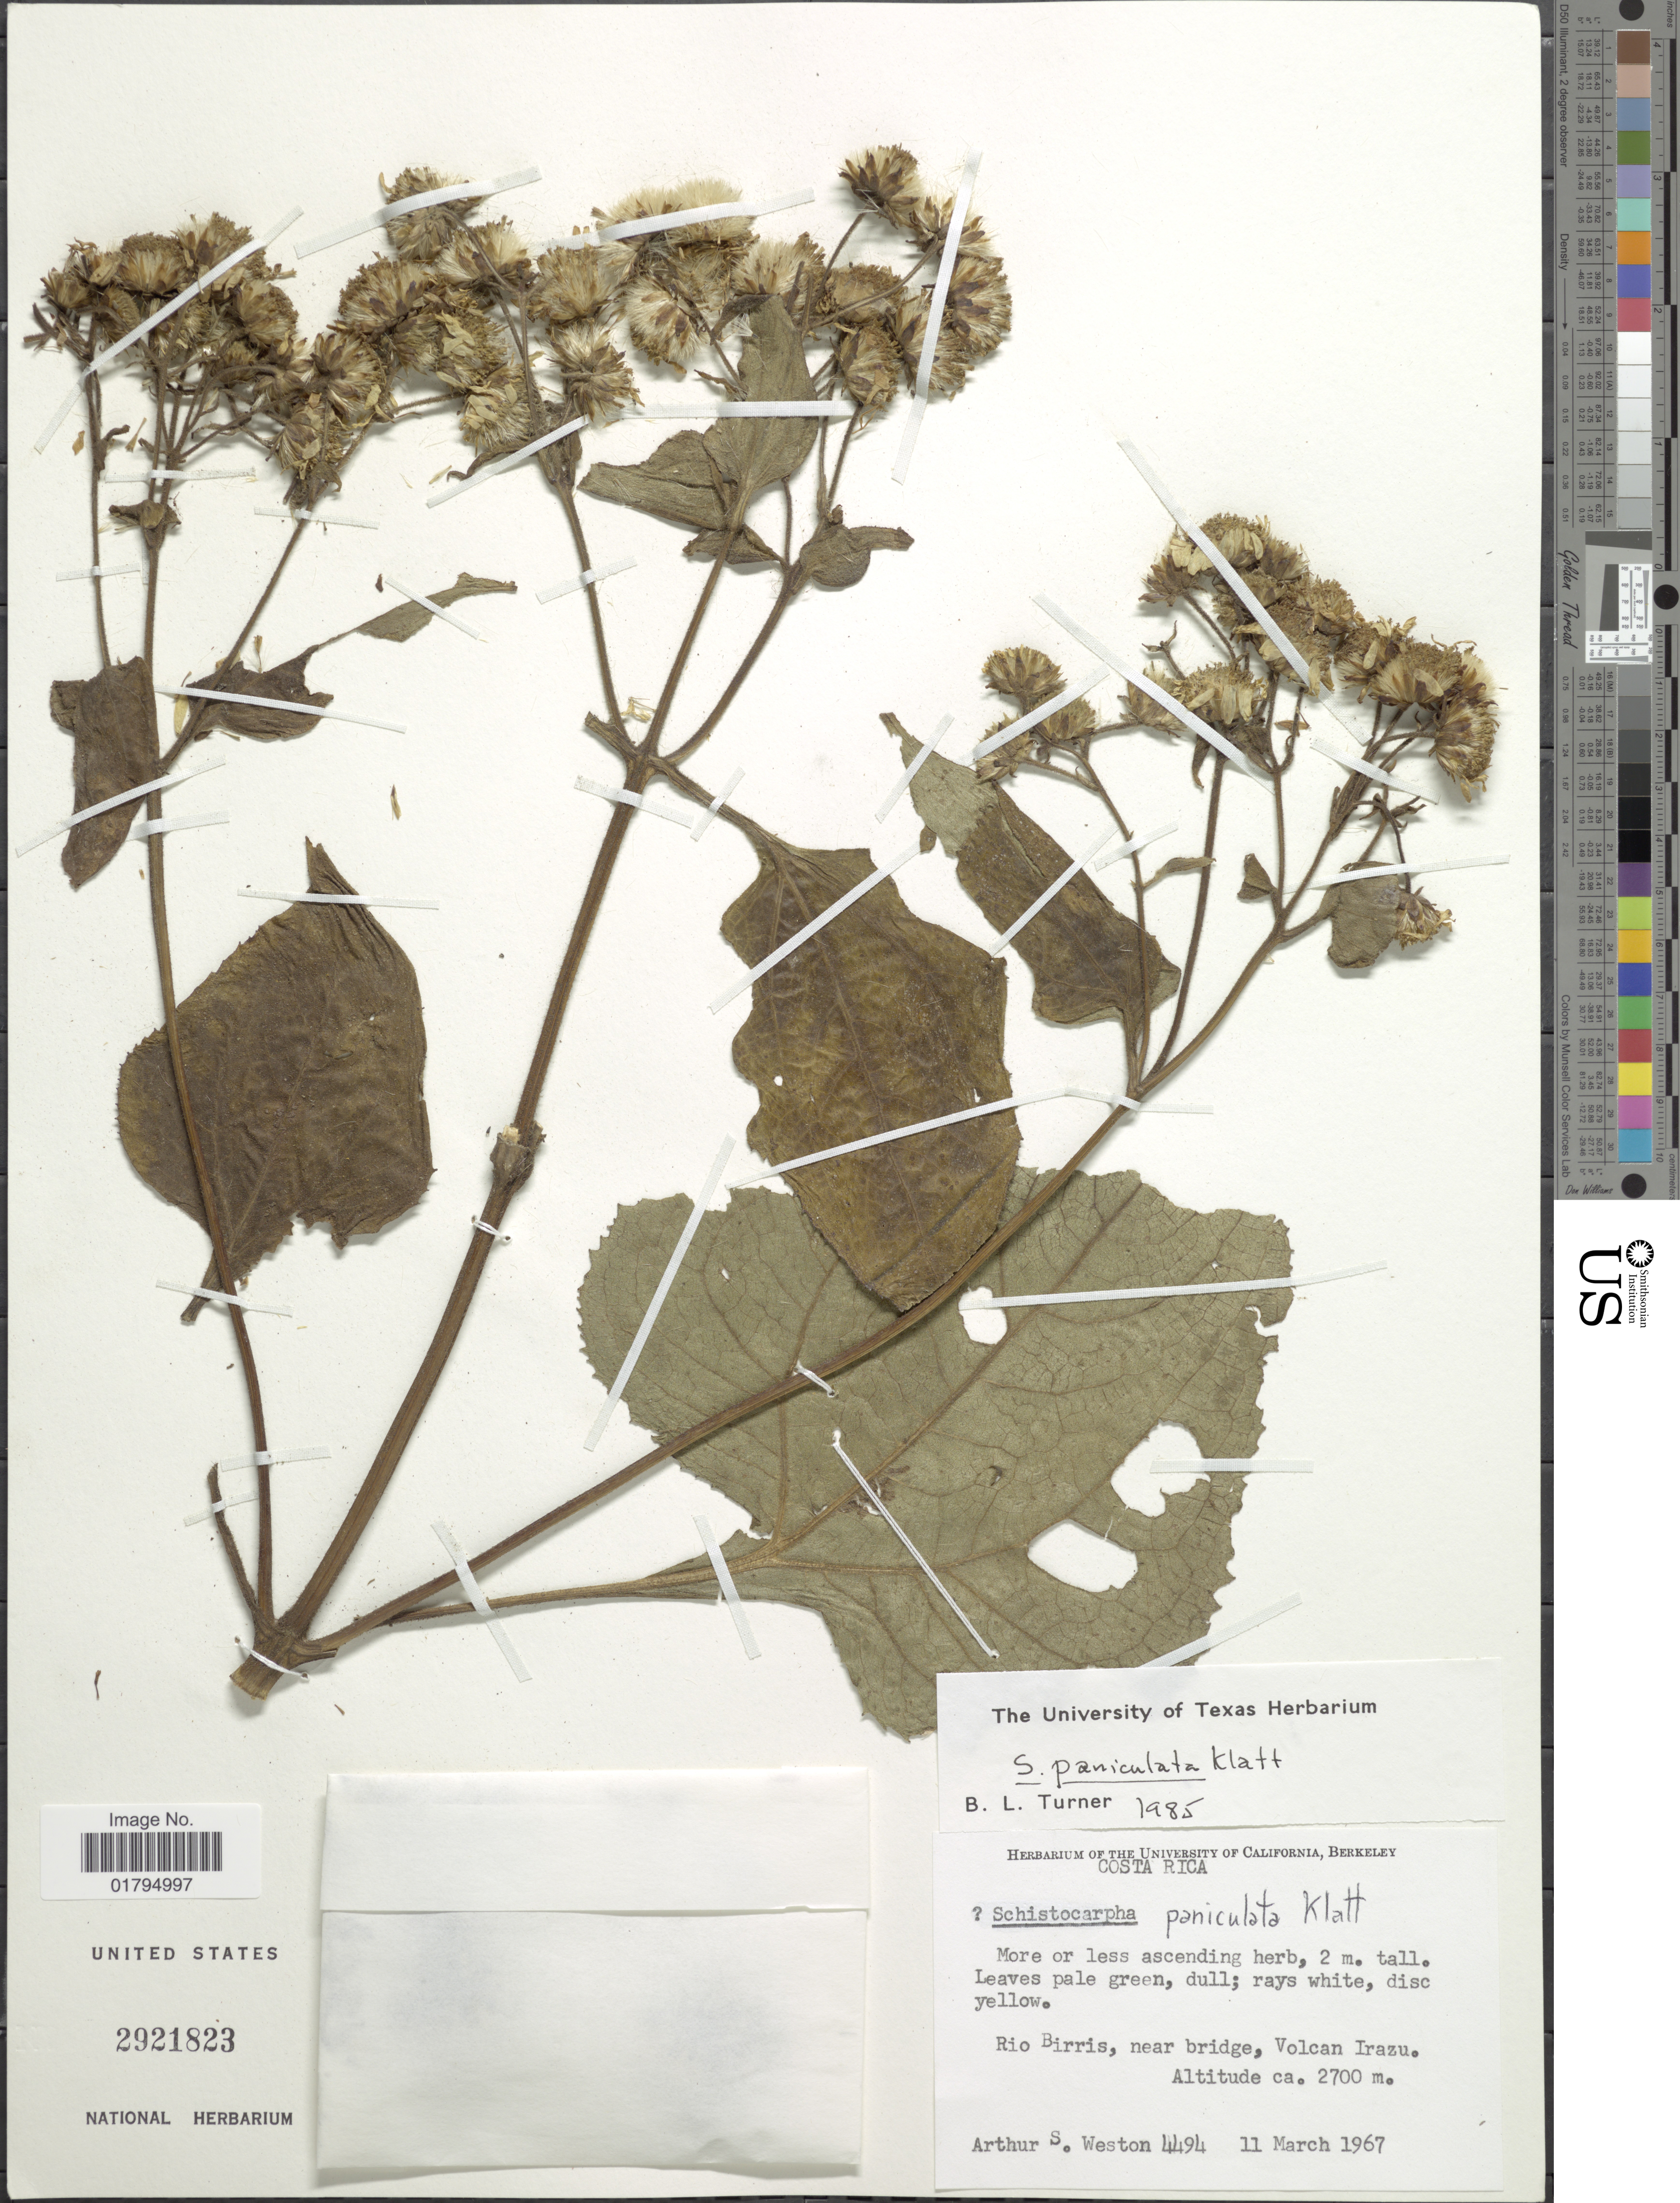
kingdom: Plantae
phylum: Tracheophyta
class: Magnoliopsida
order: Asterales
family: Asteraceae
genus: Schistocarpha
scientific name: Schistocarpha paniculata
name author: Klatt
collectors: A. Weston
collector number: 4494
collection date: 1967-03-11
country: Costa Rica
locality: Rio Birris, near bridge, Volcan Irazu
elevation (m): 2700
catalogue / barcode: US 2921823